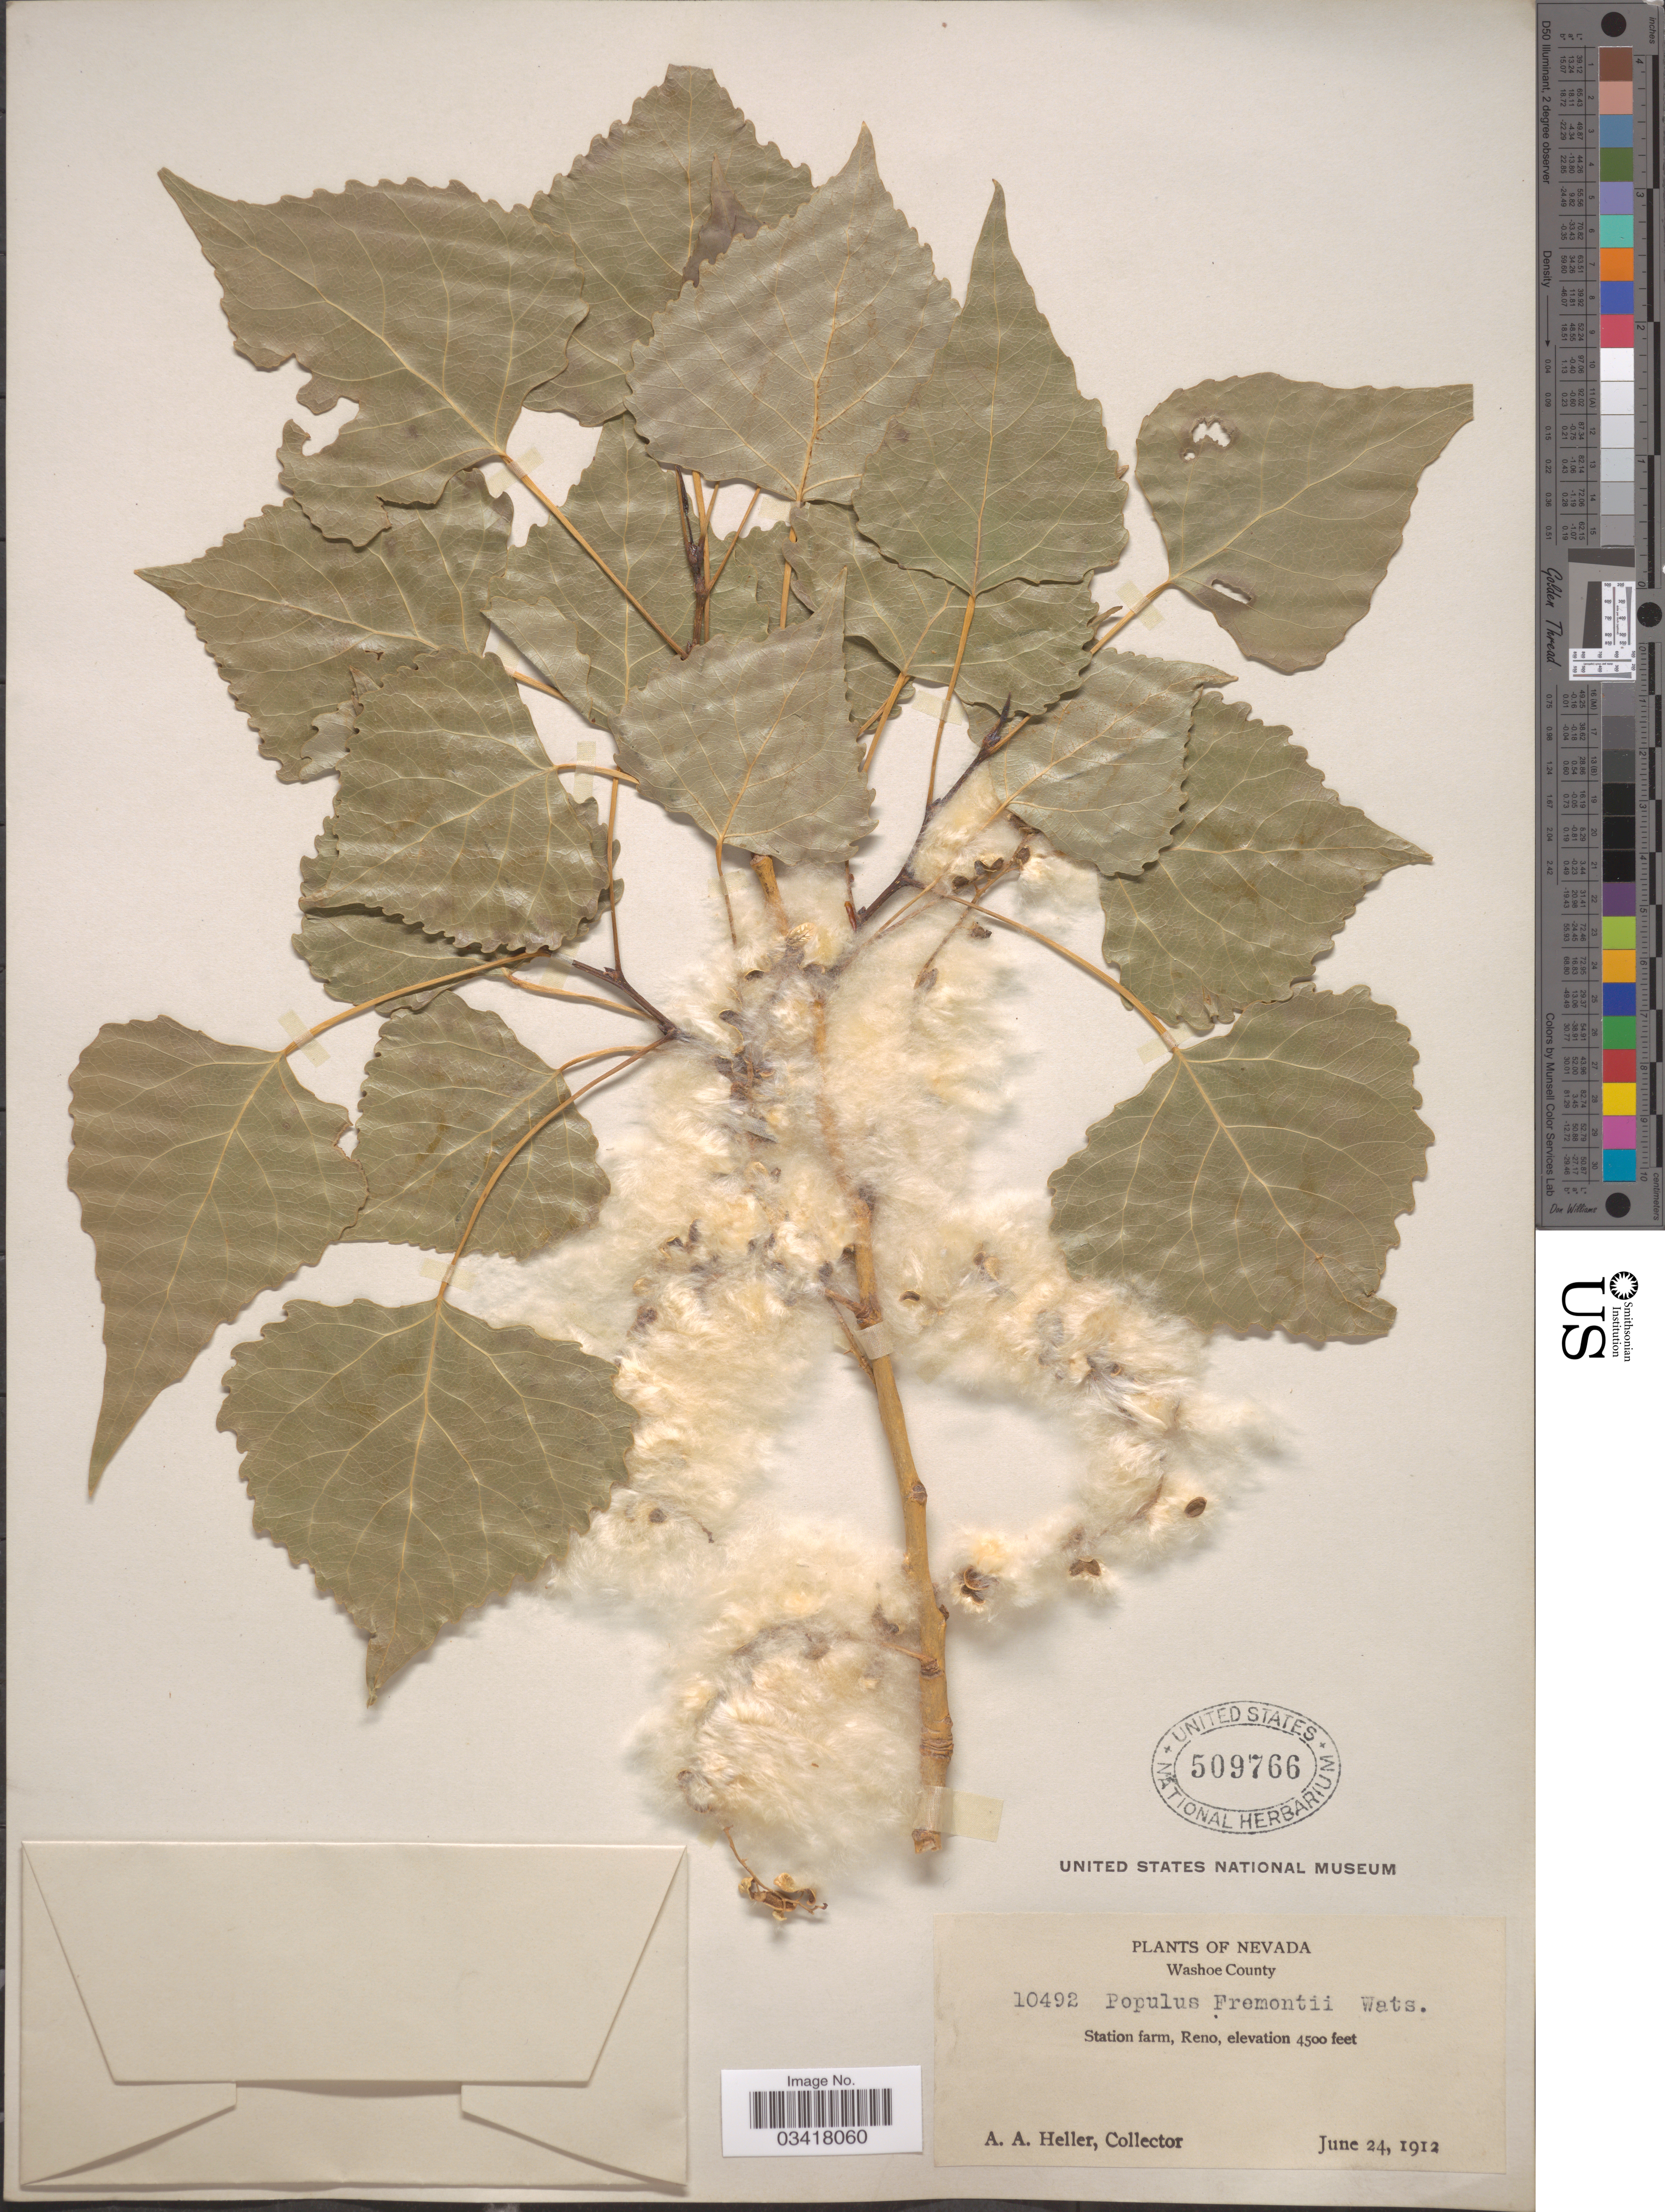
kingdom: Plantae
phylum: Tracheophyta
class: Magnoliopsida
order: Malpighiales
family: Salicaceae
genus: Populus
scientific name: Populus sp.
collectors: A. A. Heller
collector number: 10492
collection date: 1912-06-24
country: United States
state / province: Nevada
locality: Washoe County. Station farm, Reno.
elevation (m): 1372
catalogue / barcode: US 509766